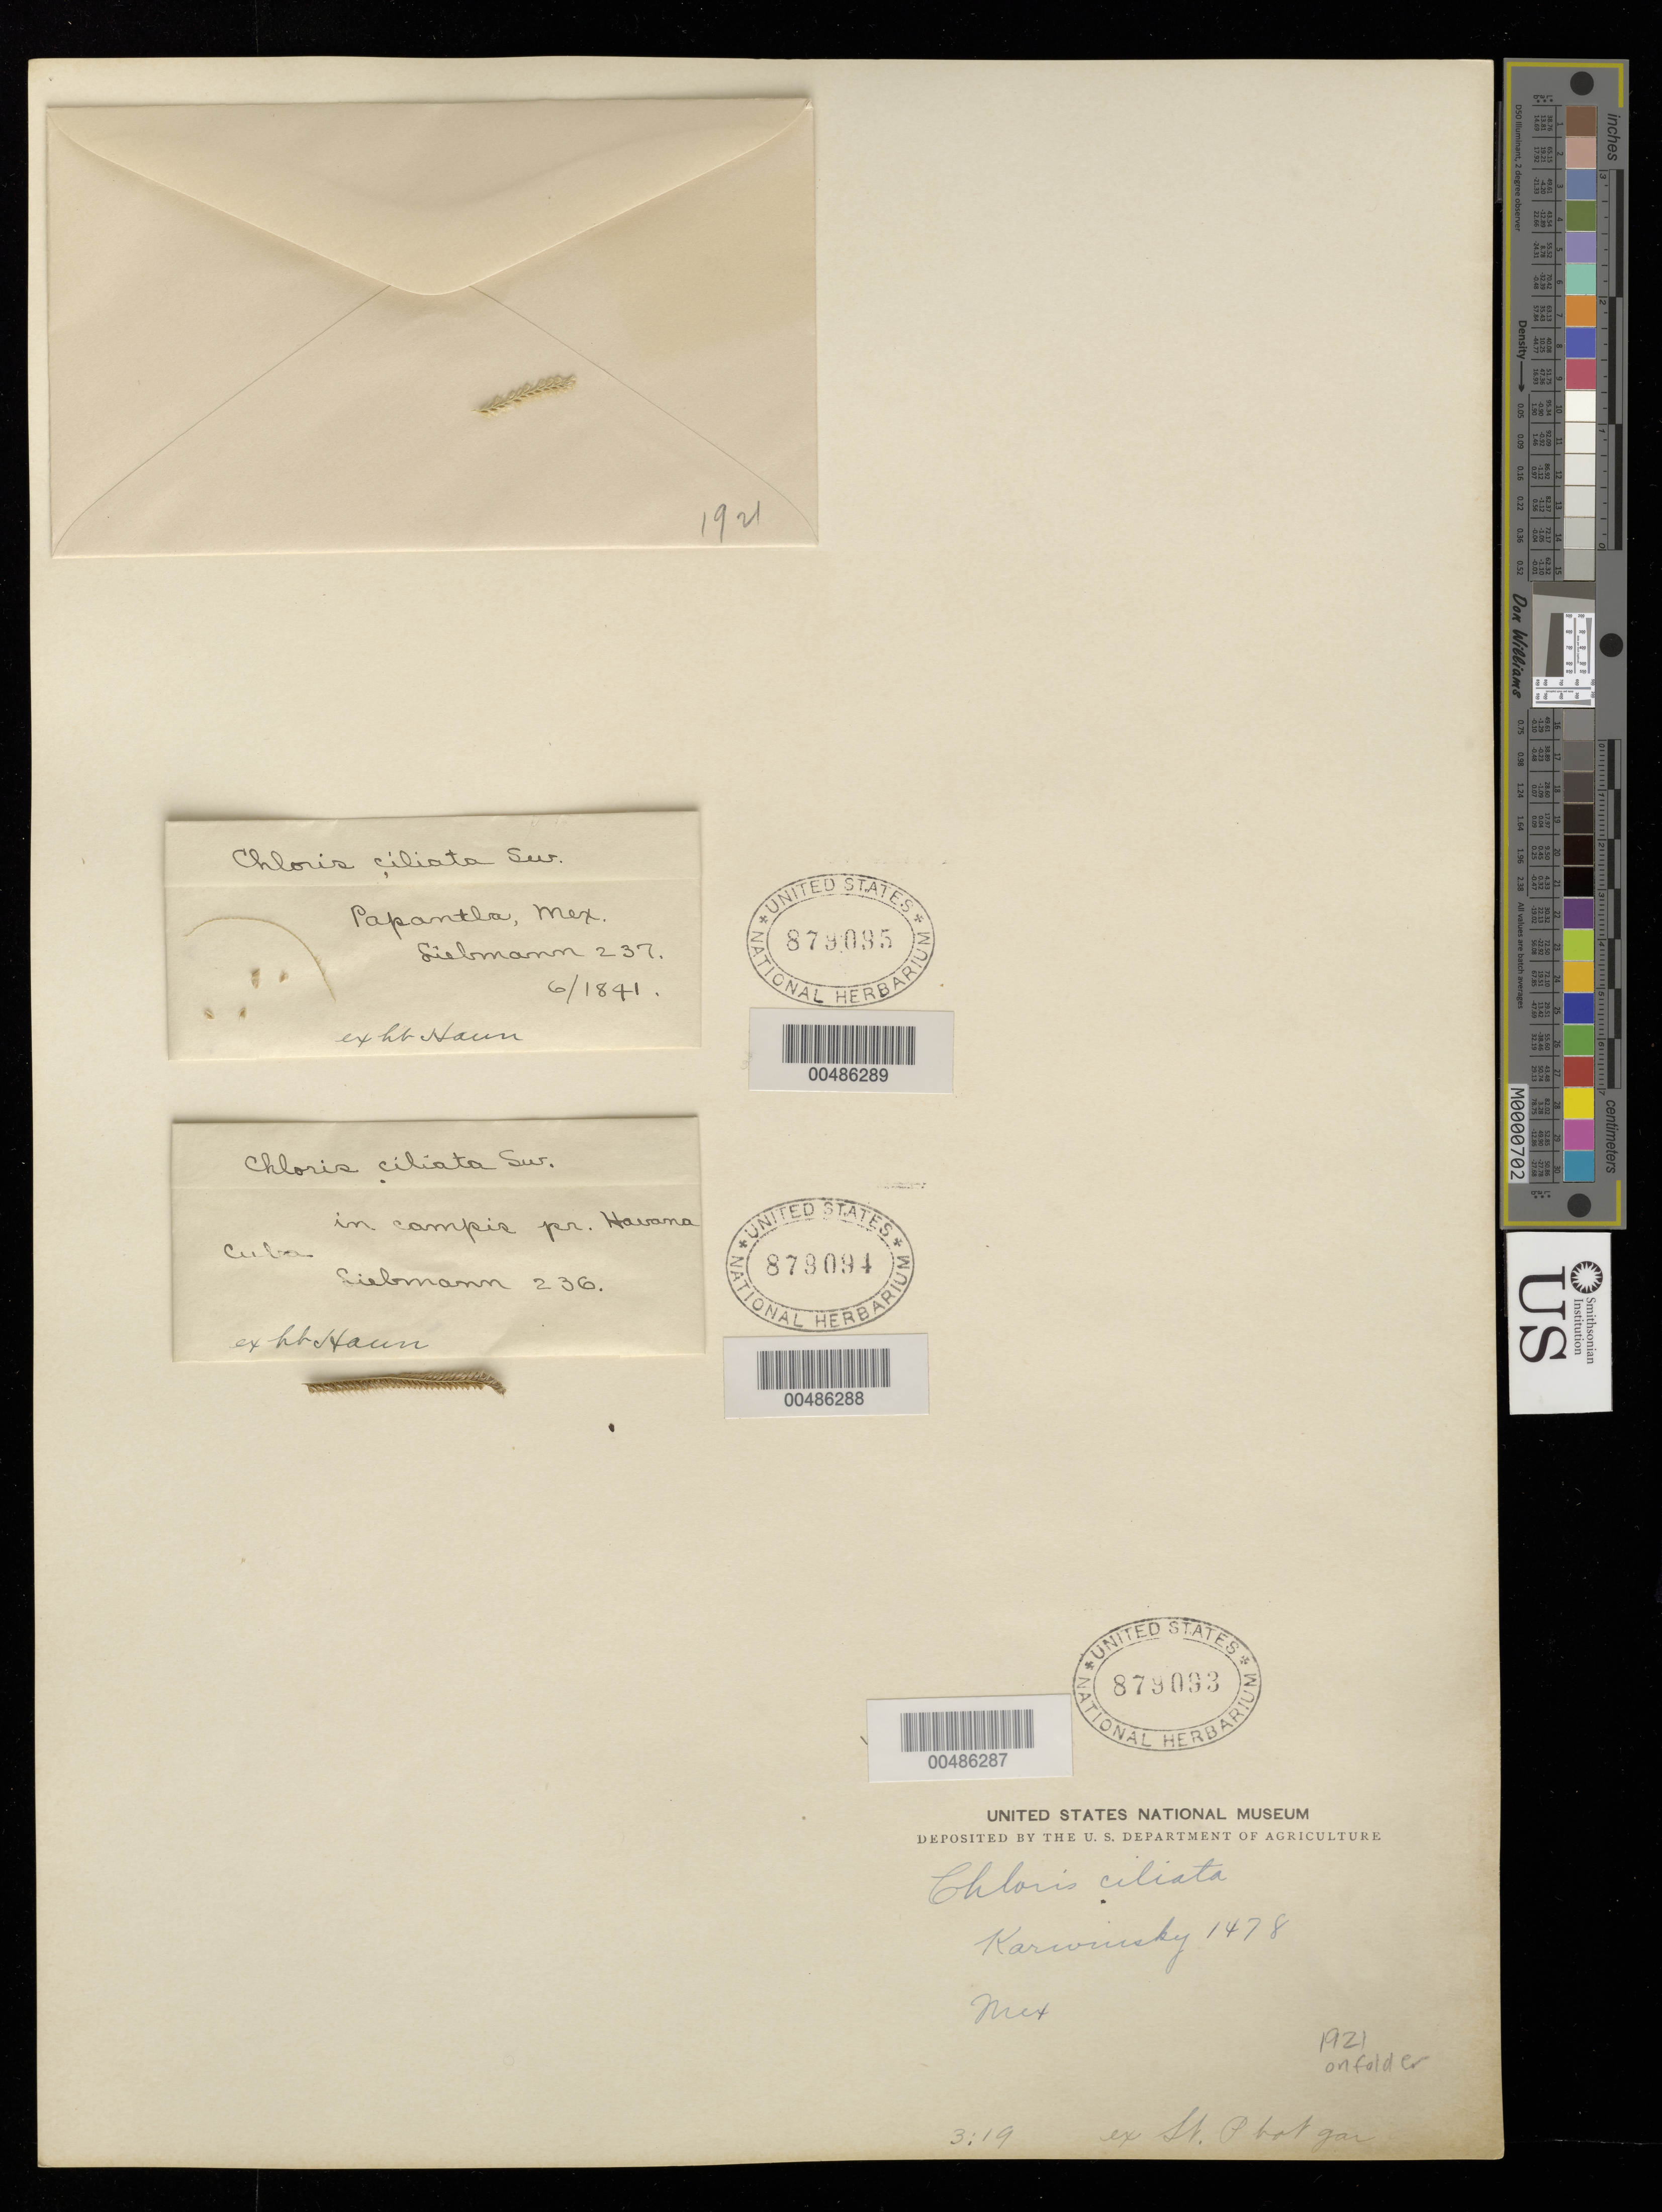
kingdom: Plantae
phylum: Tracheophyta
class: Liliopsida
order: Poales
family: Poaceae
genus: Chloris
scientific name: Chloris ciliata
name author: Sw.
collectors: W. F. Karwinski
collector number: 1478/1921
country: Mexico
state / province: Durango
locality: San Ramon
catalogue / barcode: US 879093